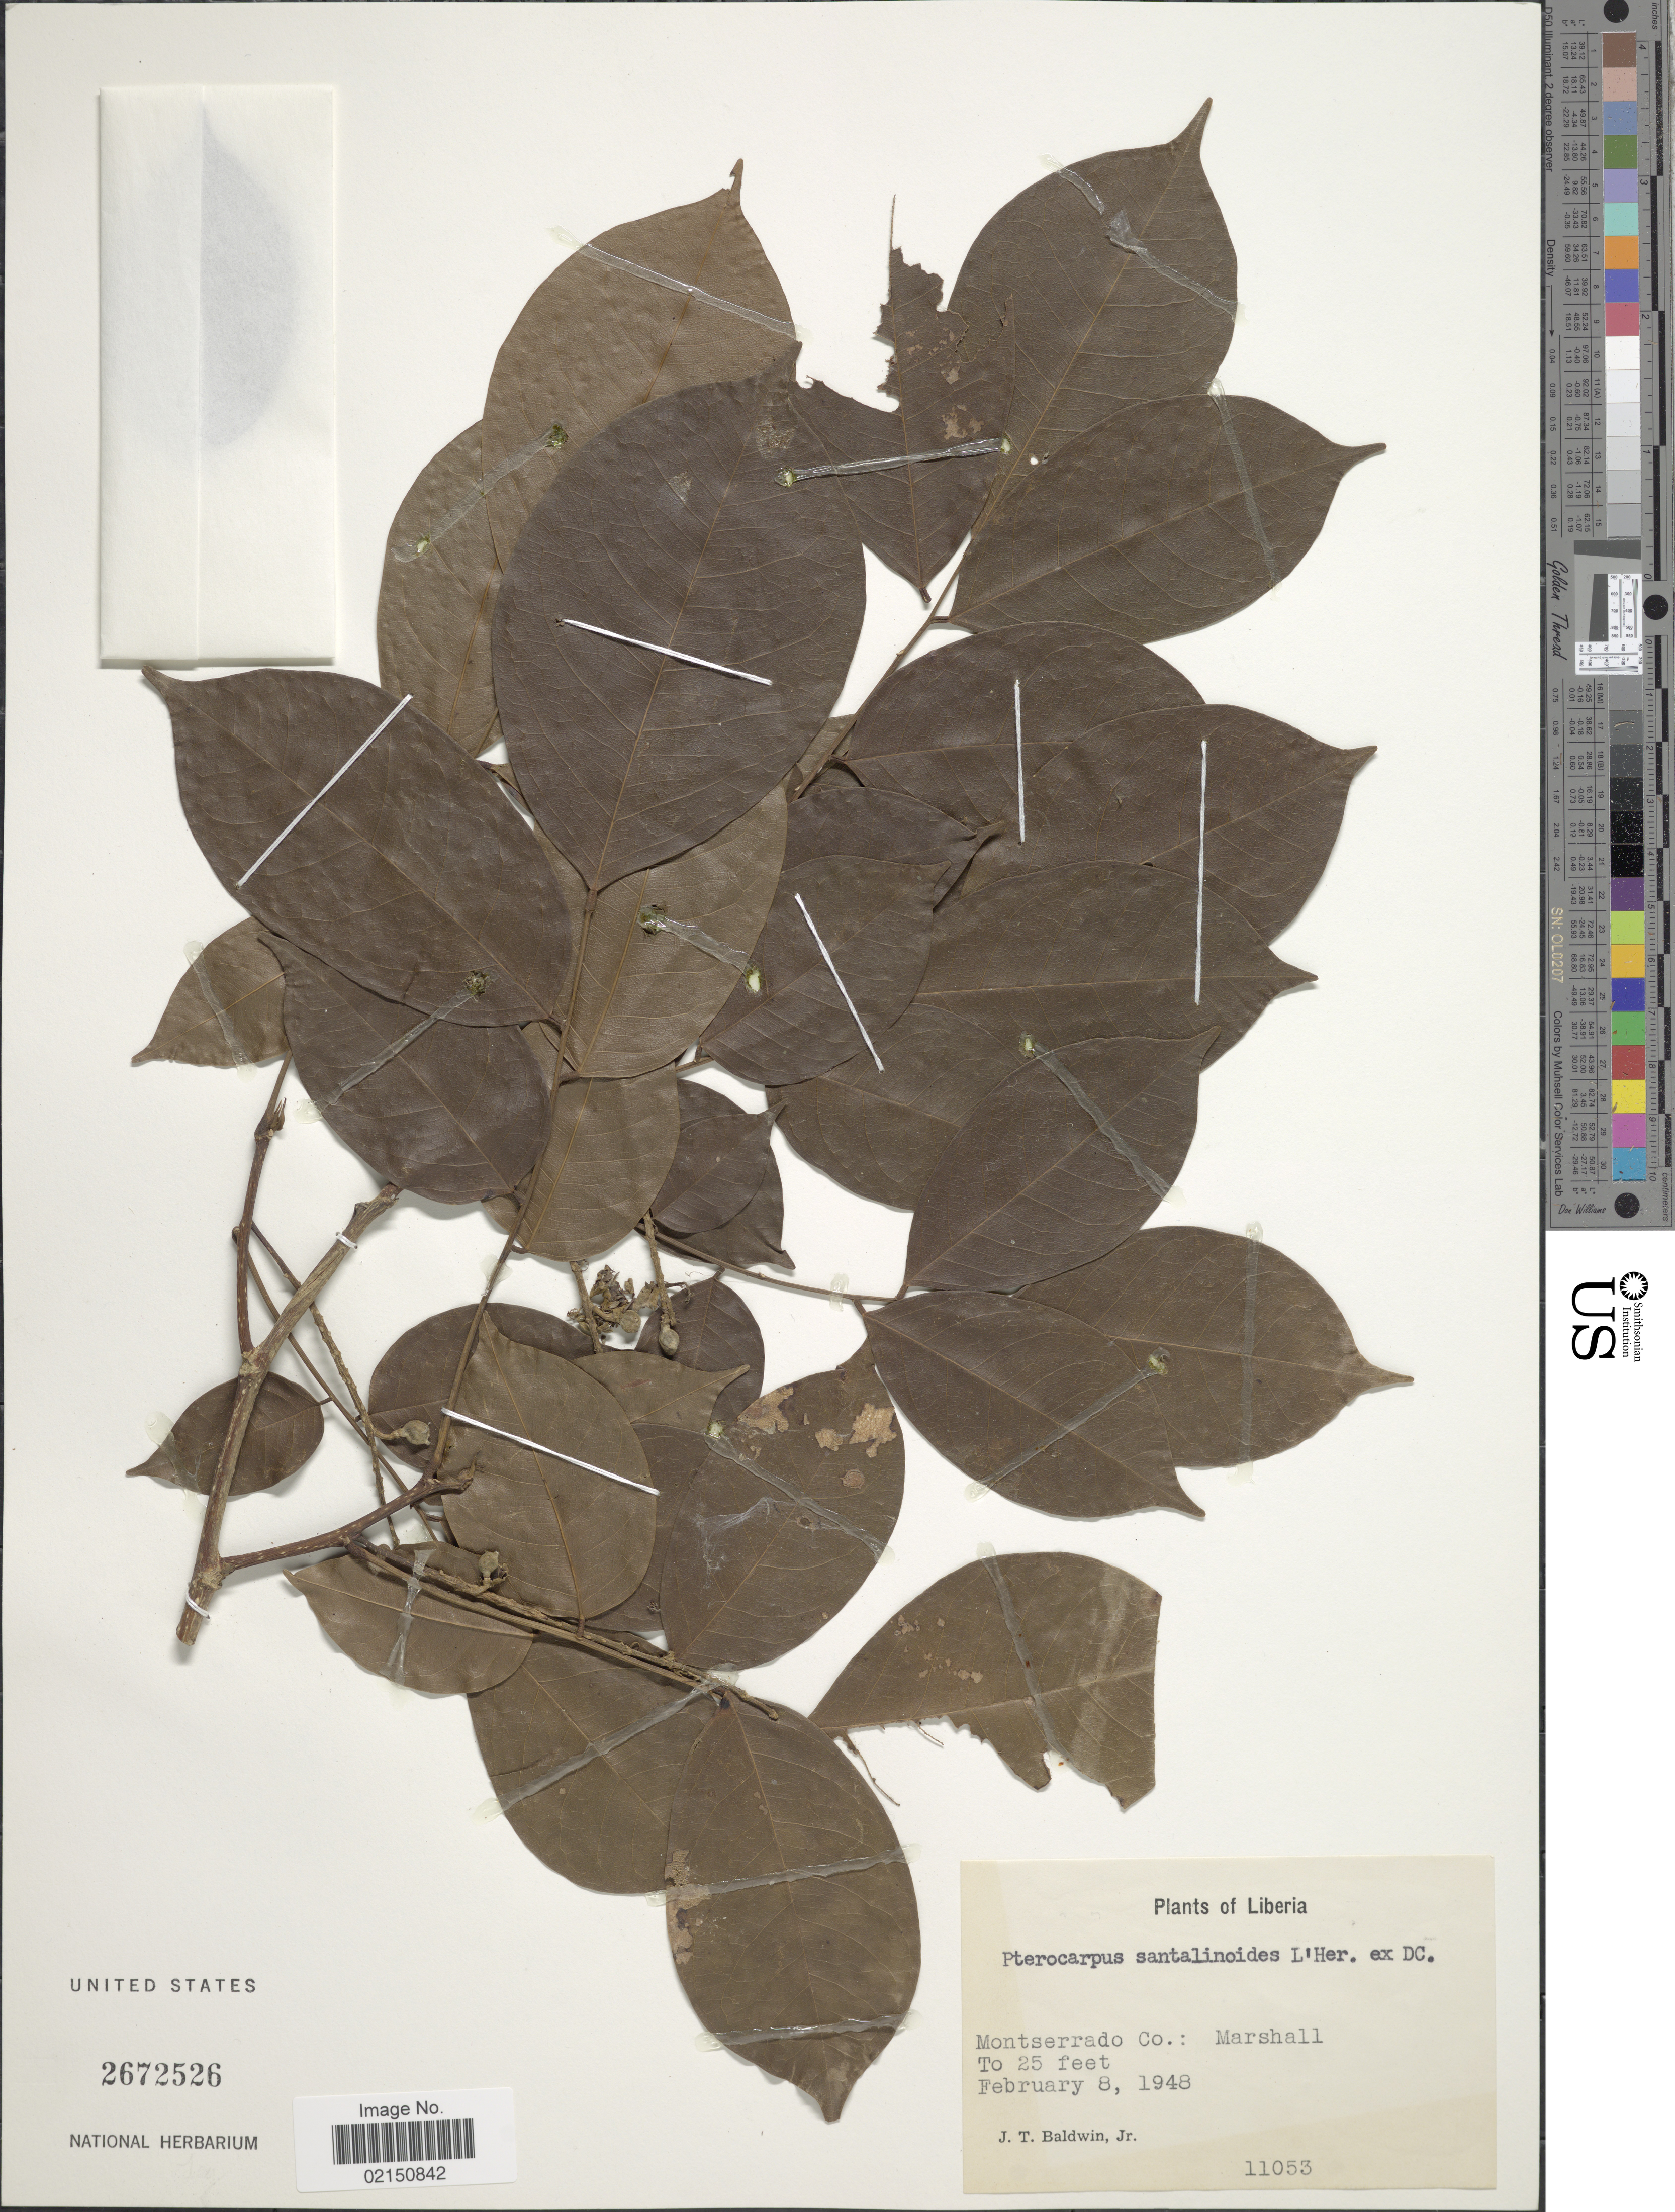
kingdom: Plantae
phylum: Tracheophyta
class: Magnoliopsida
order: Fabales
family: Fabaceae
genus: Pterocarpus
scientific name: Pterocarpus santalinoides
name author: L'Hér. ex DC.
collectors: J. T. Baldwin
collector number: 11053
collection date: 1948-02-08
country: Liberia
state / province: Montserrado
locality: Marshall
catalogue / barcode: US 2672526